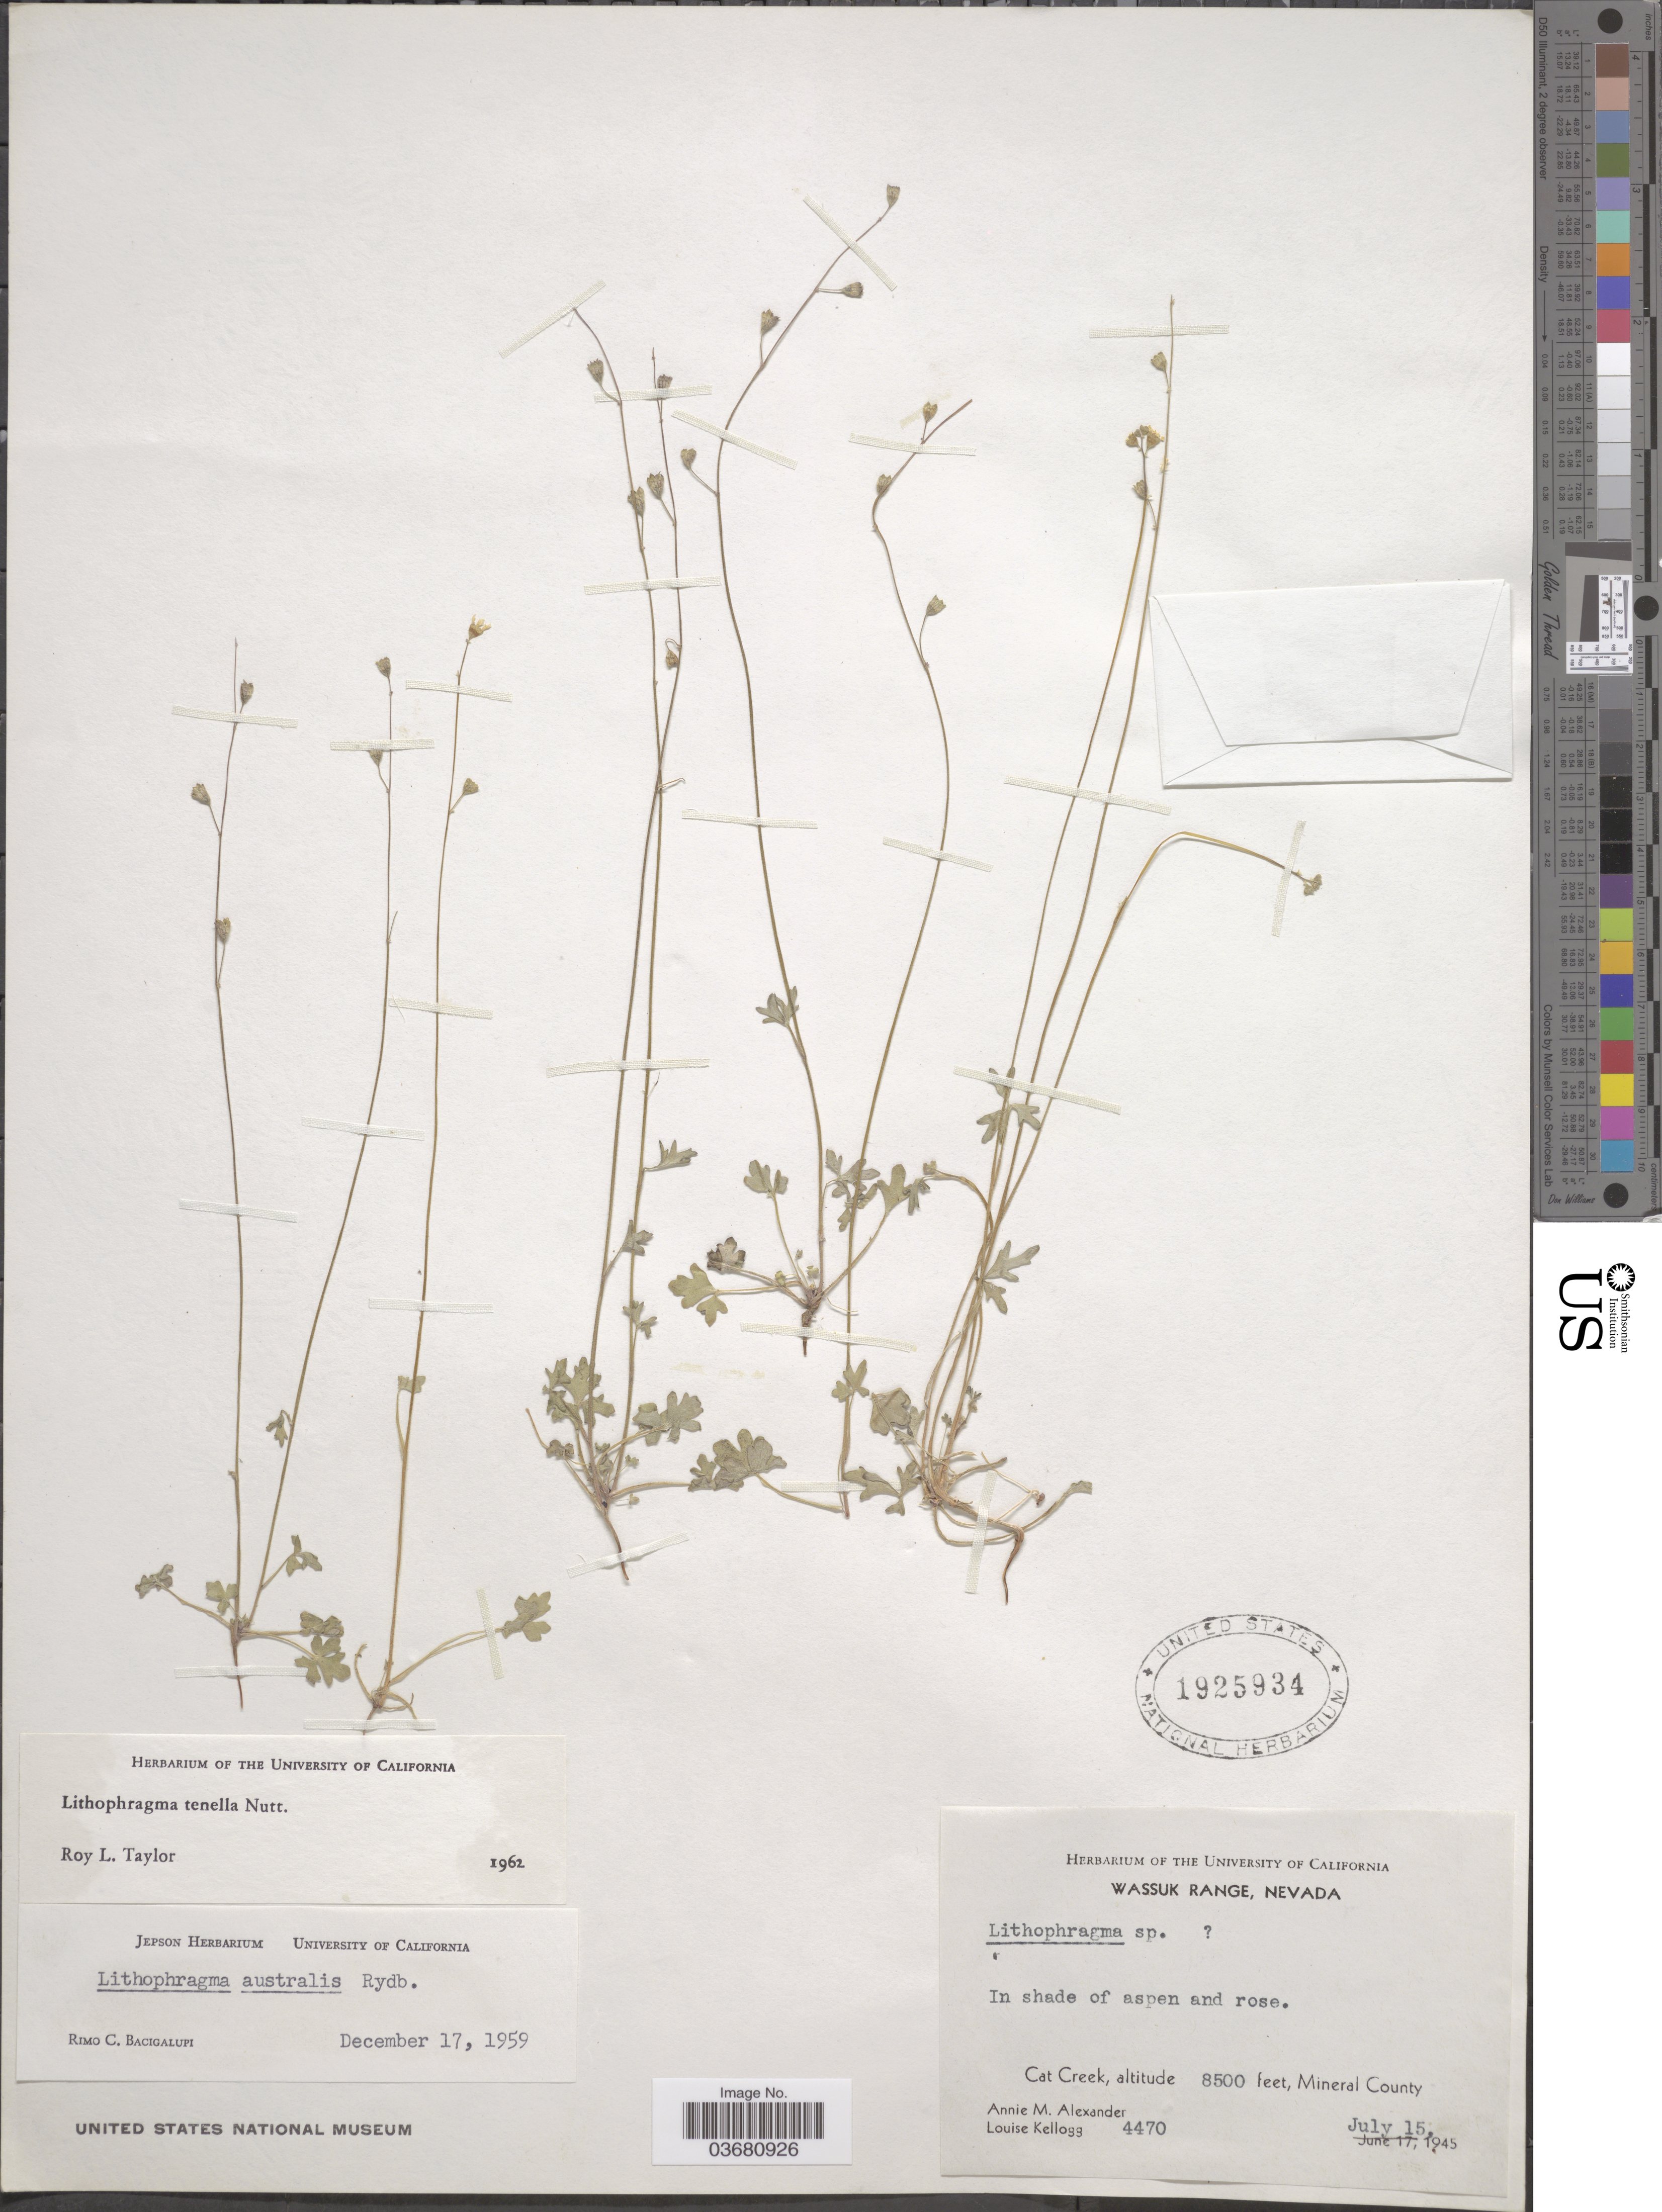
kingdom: Plantae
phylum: Tracheophyta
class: Magnoliopsida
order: Saxifragales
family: Saxifragaceae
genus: Lithophragma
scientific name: Lithophragma tenellum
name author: Nutt.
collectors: A. M. Alexander & L. Kellogg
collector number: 4470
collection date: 1945-07-15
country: United States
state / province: Nevada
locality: Wassuk Range. Cat Creek, Mineral County.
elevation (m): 2591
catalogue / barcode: US 1925934